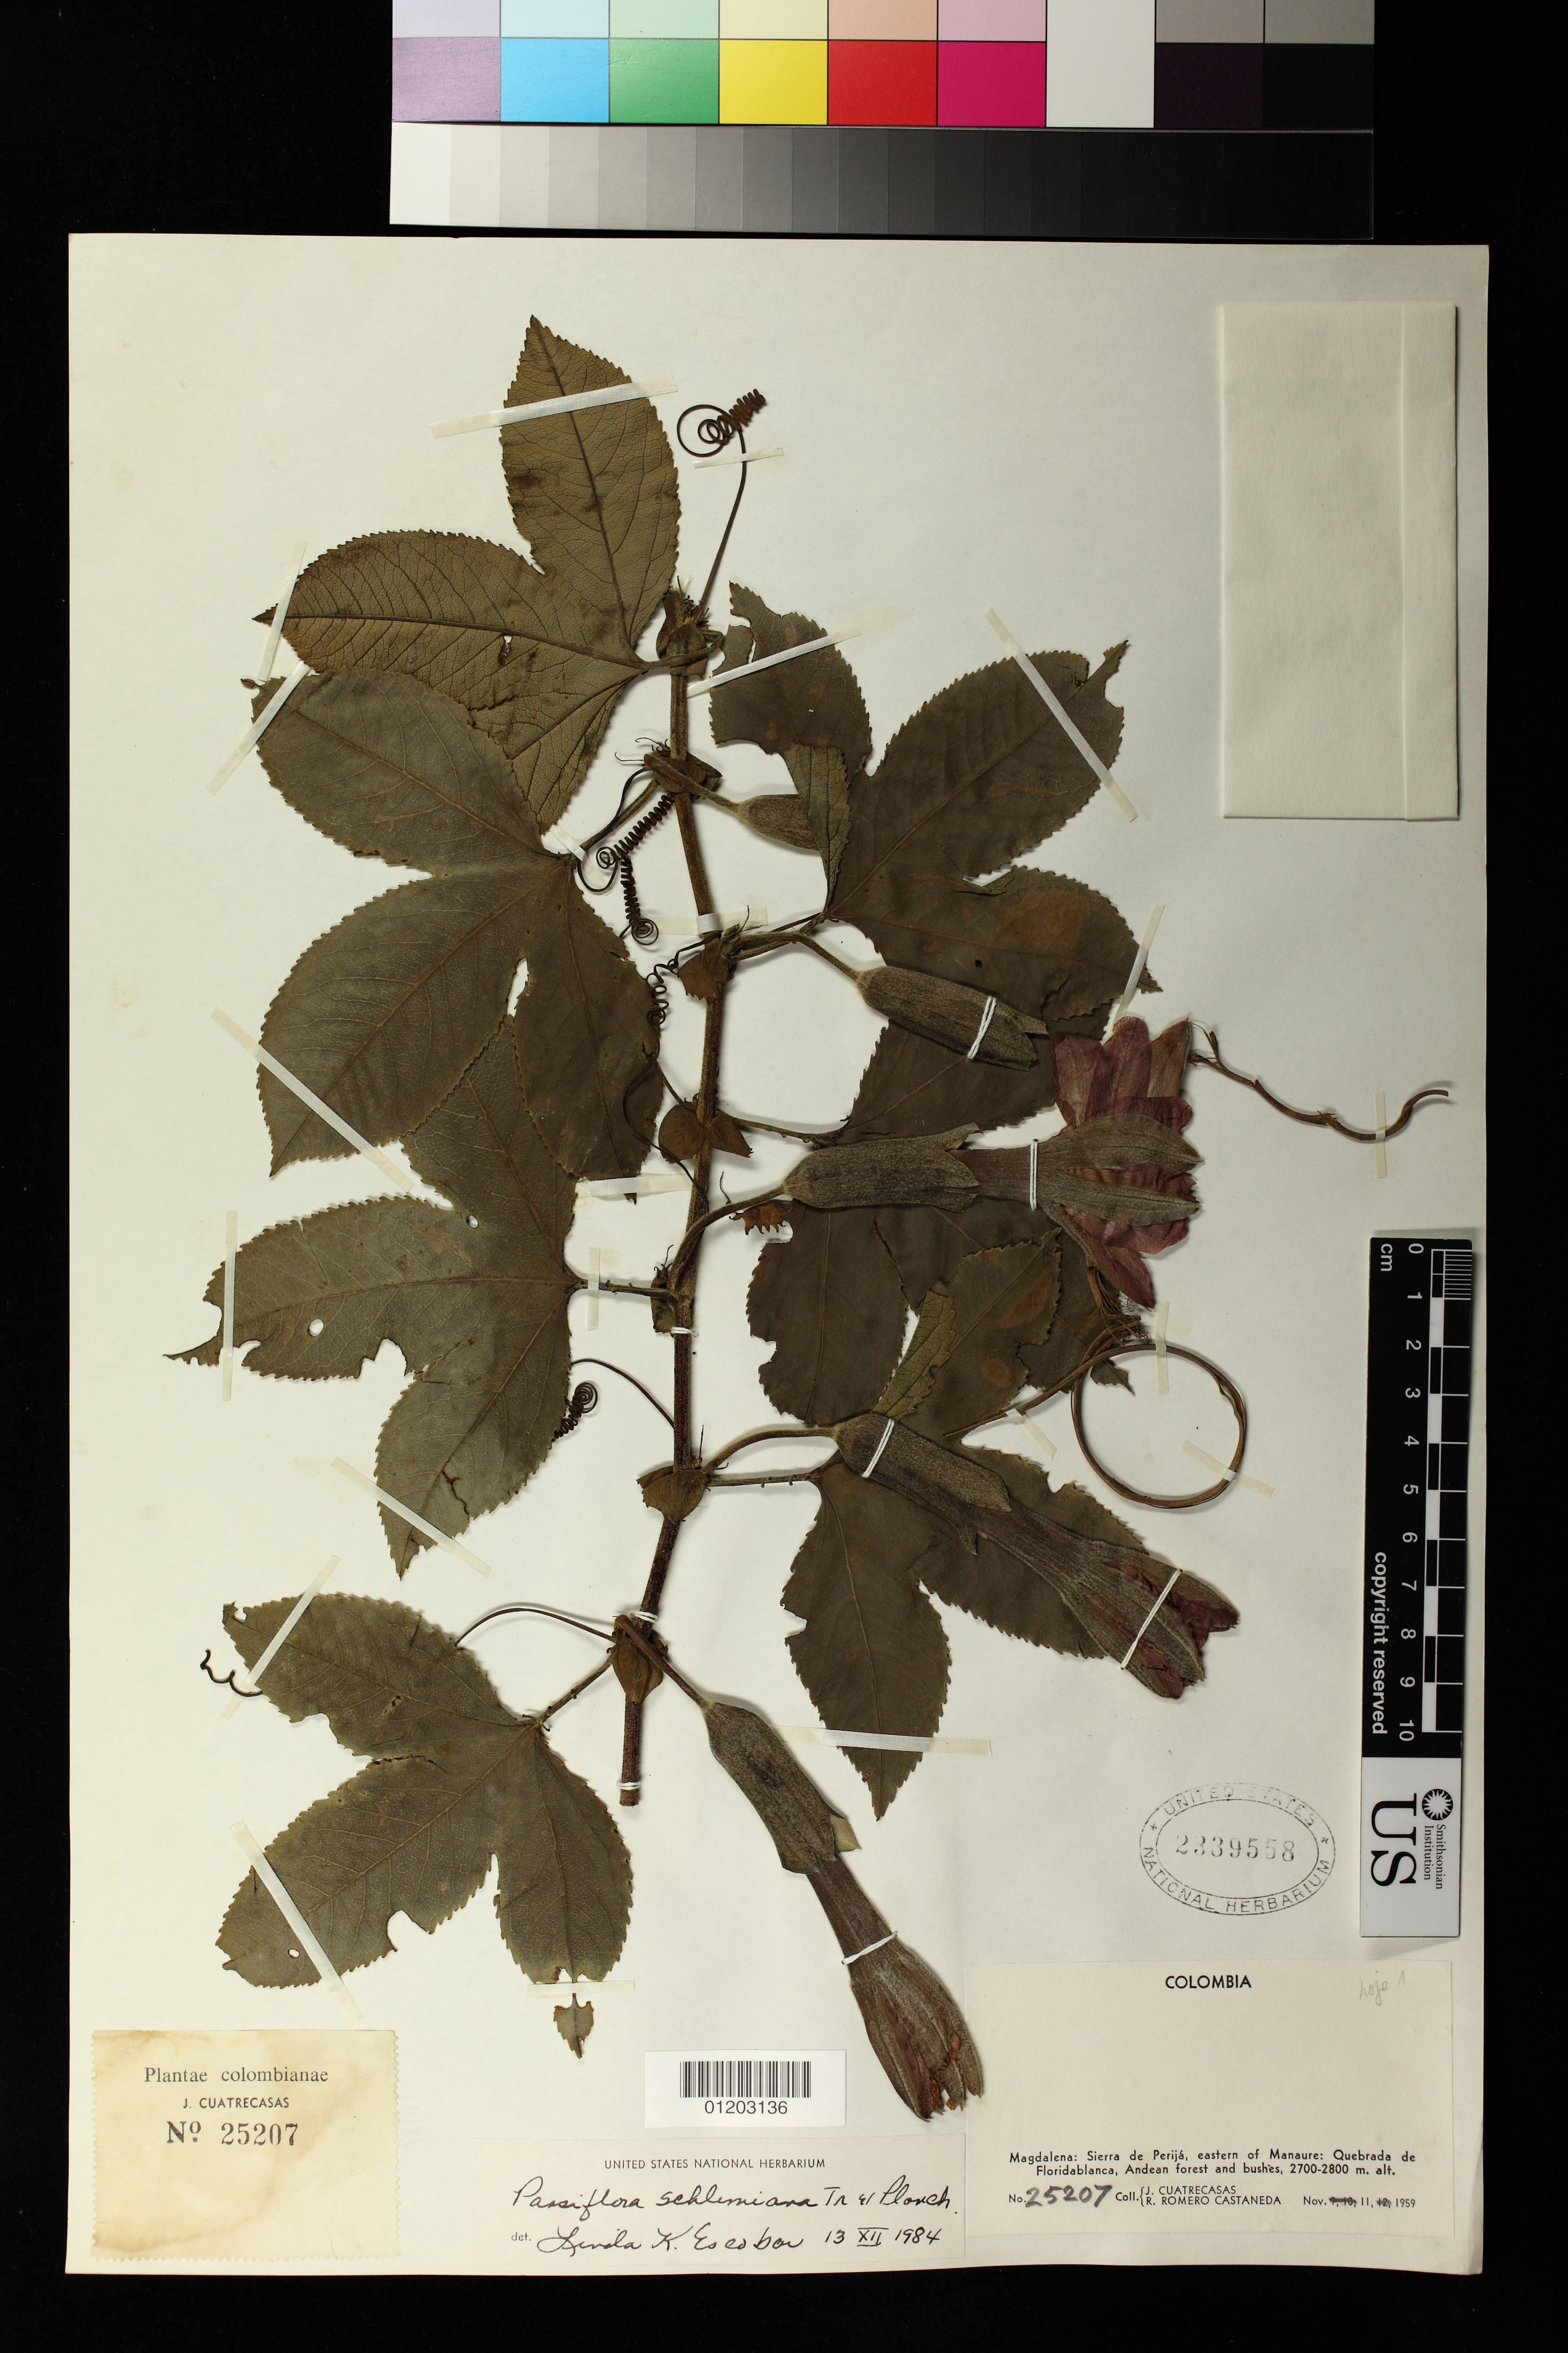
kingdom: Plantae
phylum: Tracheophyta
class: Magnoliopsida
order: Malpighiales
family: Passifloraceae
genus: Passiflora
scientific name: Passiflora schlimiana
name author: Regel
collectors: J. Cuatrecasas & R. Romero Castañeda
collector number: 25207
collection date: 1959-11-11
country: Colombia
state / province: Magdalena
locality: Sierra de Perijá, eastern of Manaure: Quebrada de Floridablanca, Andean forest and bushes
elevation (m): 2700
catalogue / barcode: US 2339558